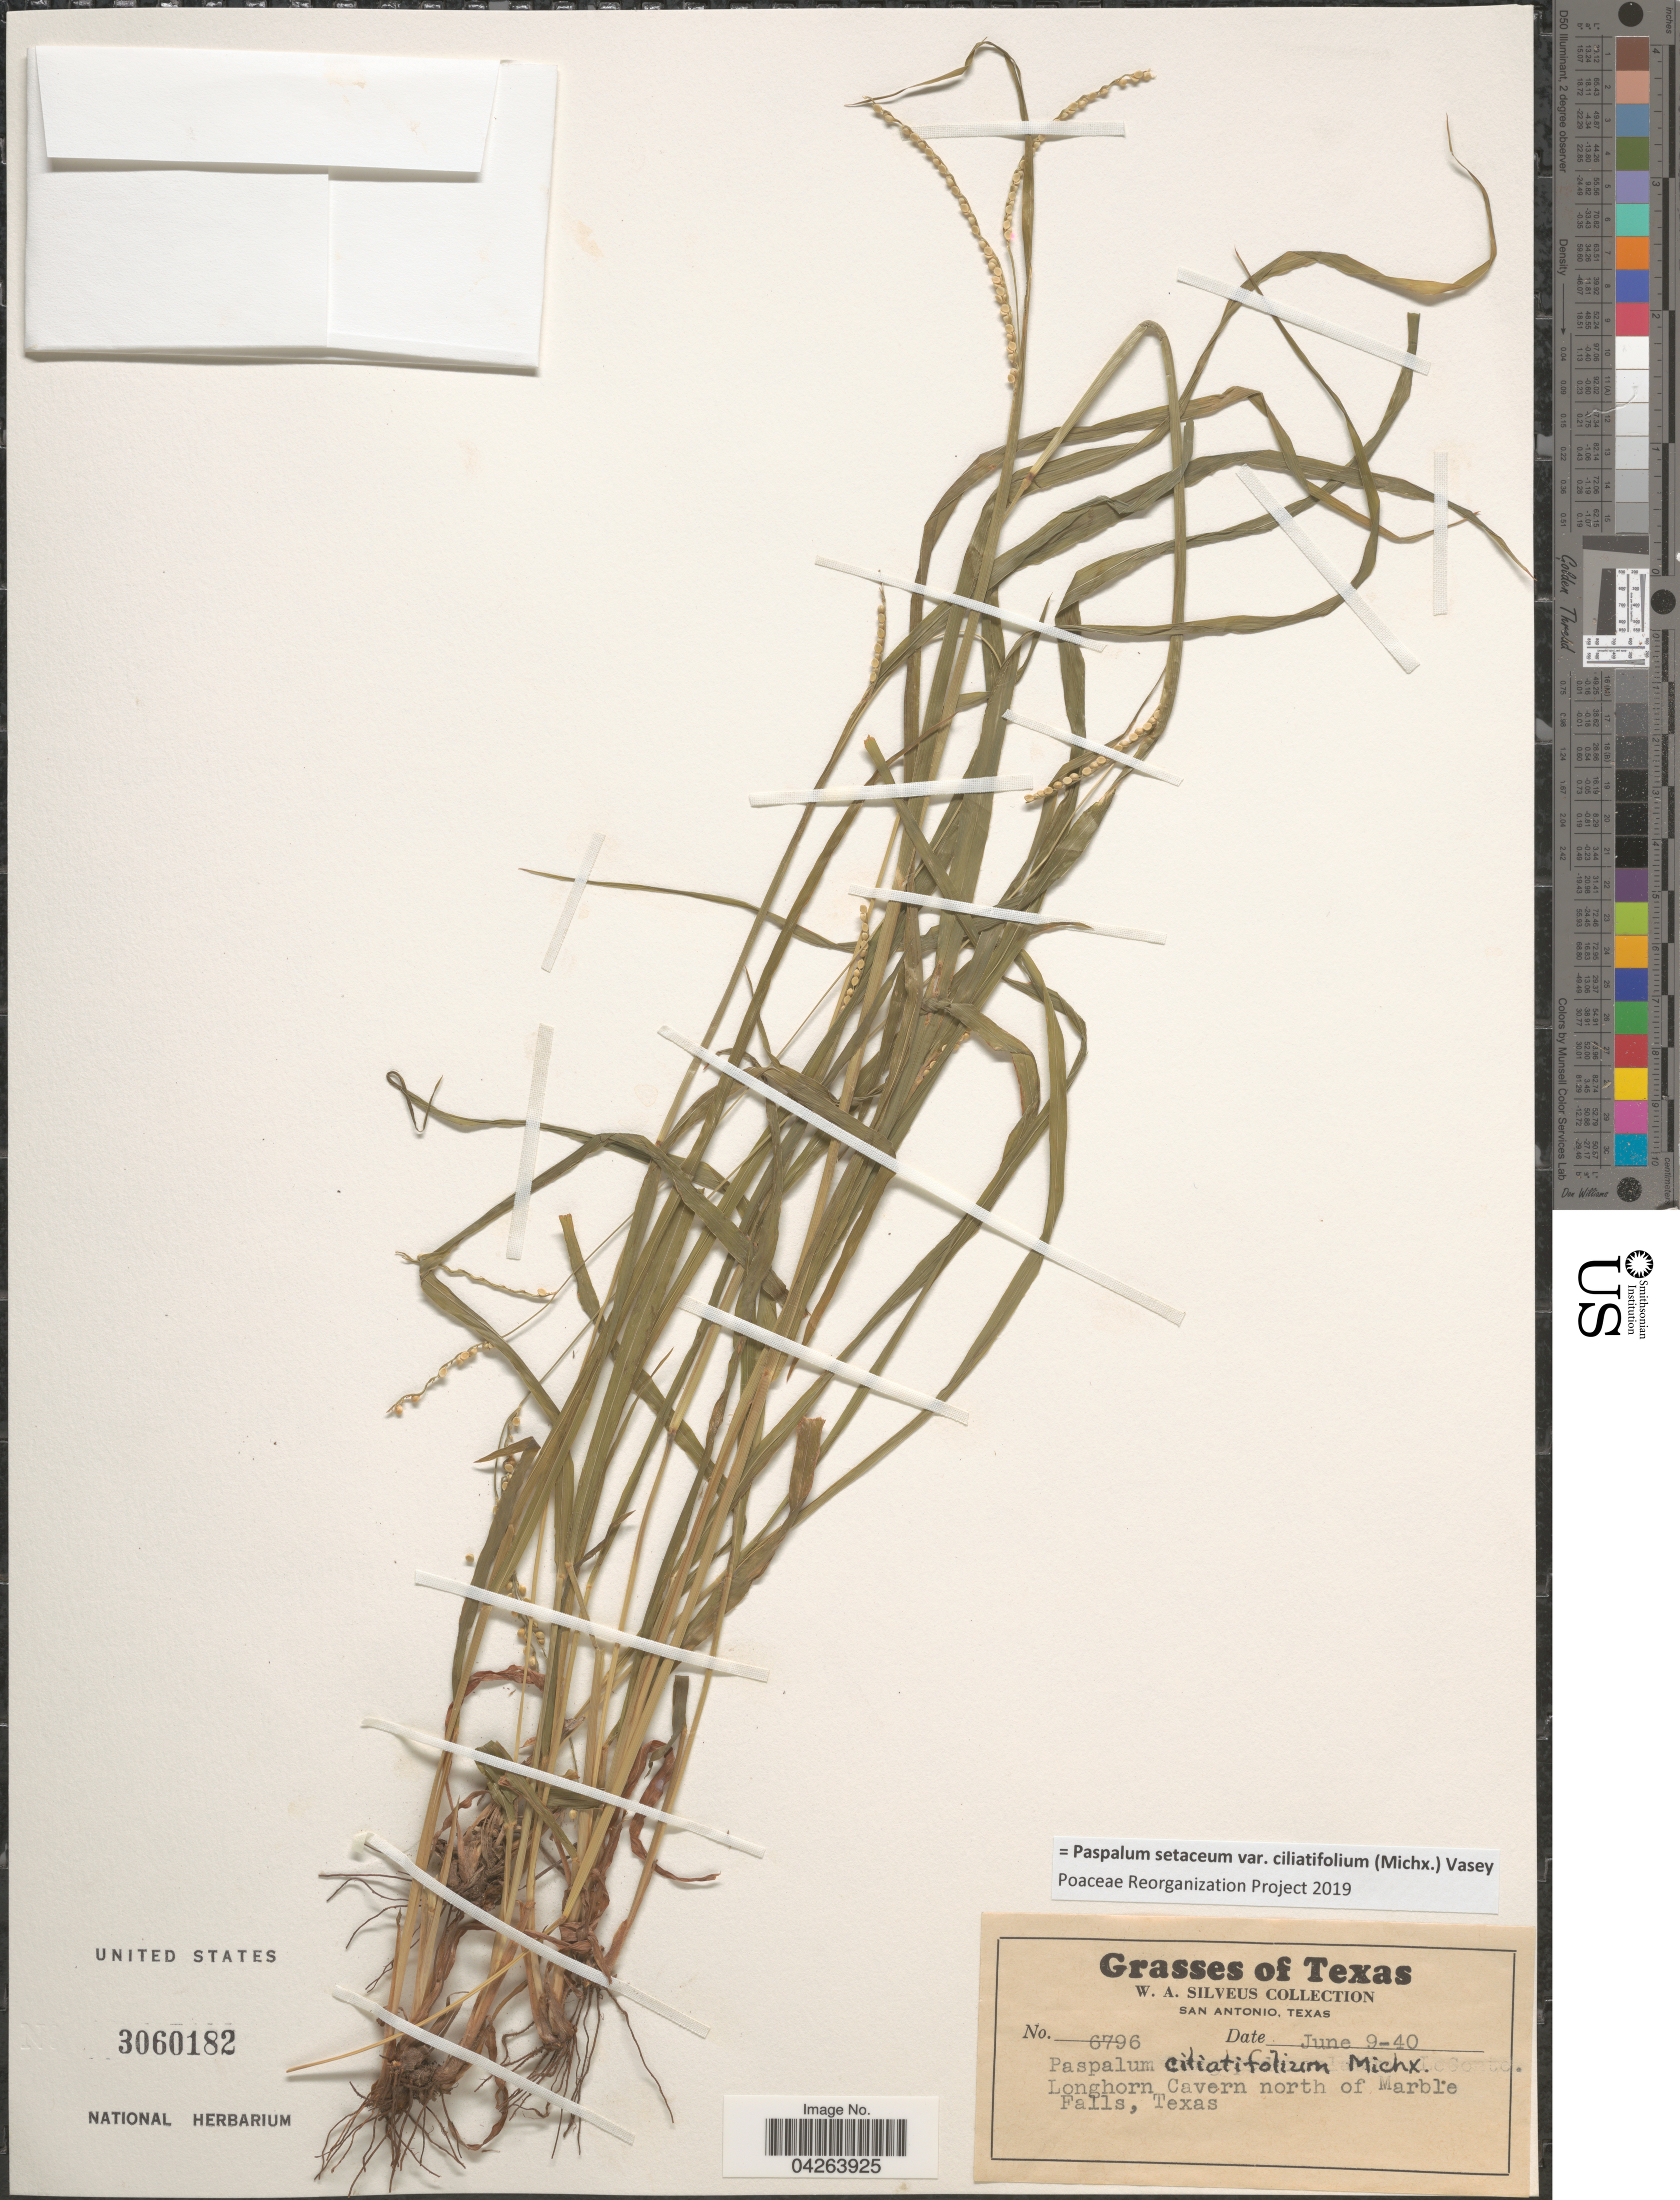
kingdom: Plantae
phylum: Tracheophyta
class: Liliopsida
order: Poales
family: Poaceae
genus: Paspalum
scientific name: Paspalum setaceum var. ciliatifolium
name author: (Michx.) Vasey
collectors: W. Silveus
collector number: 6796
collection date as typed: Transcribed d/m/y: 9/6/40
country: United States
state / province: Texas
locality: Longhorn Cavern north of Marble Falls.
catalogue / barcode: US 3060182